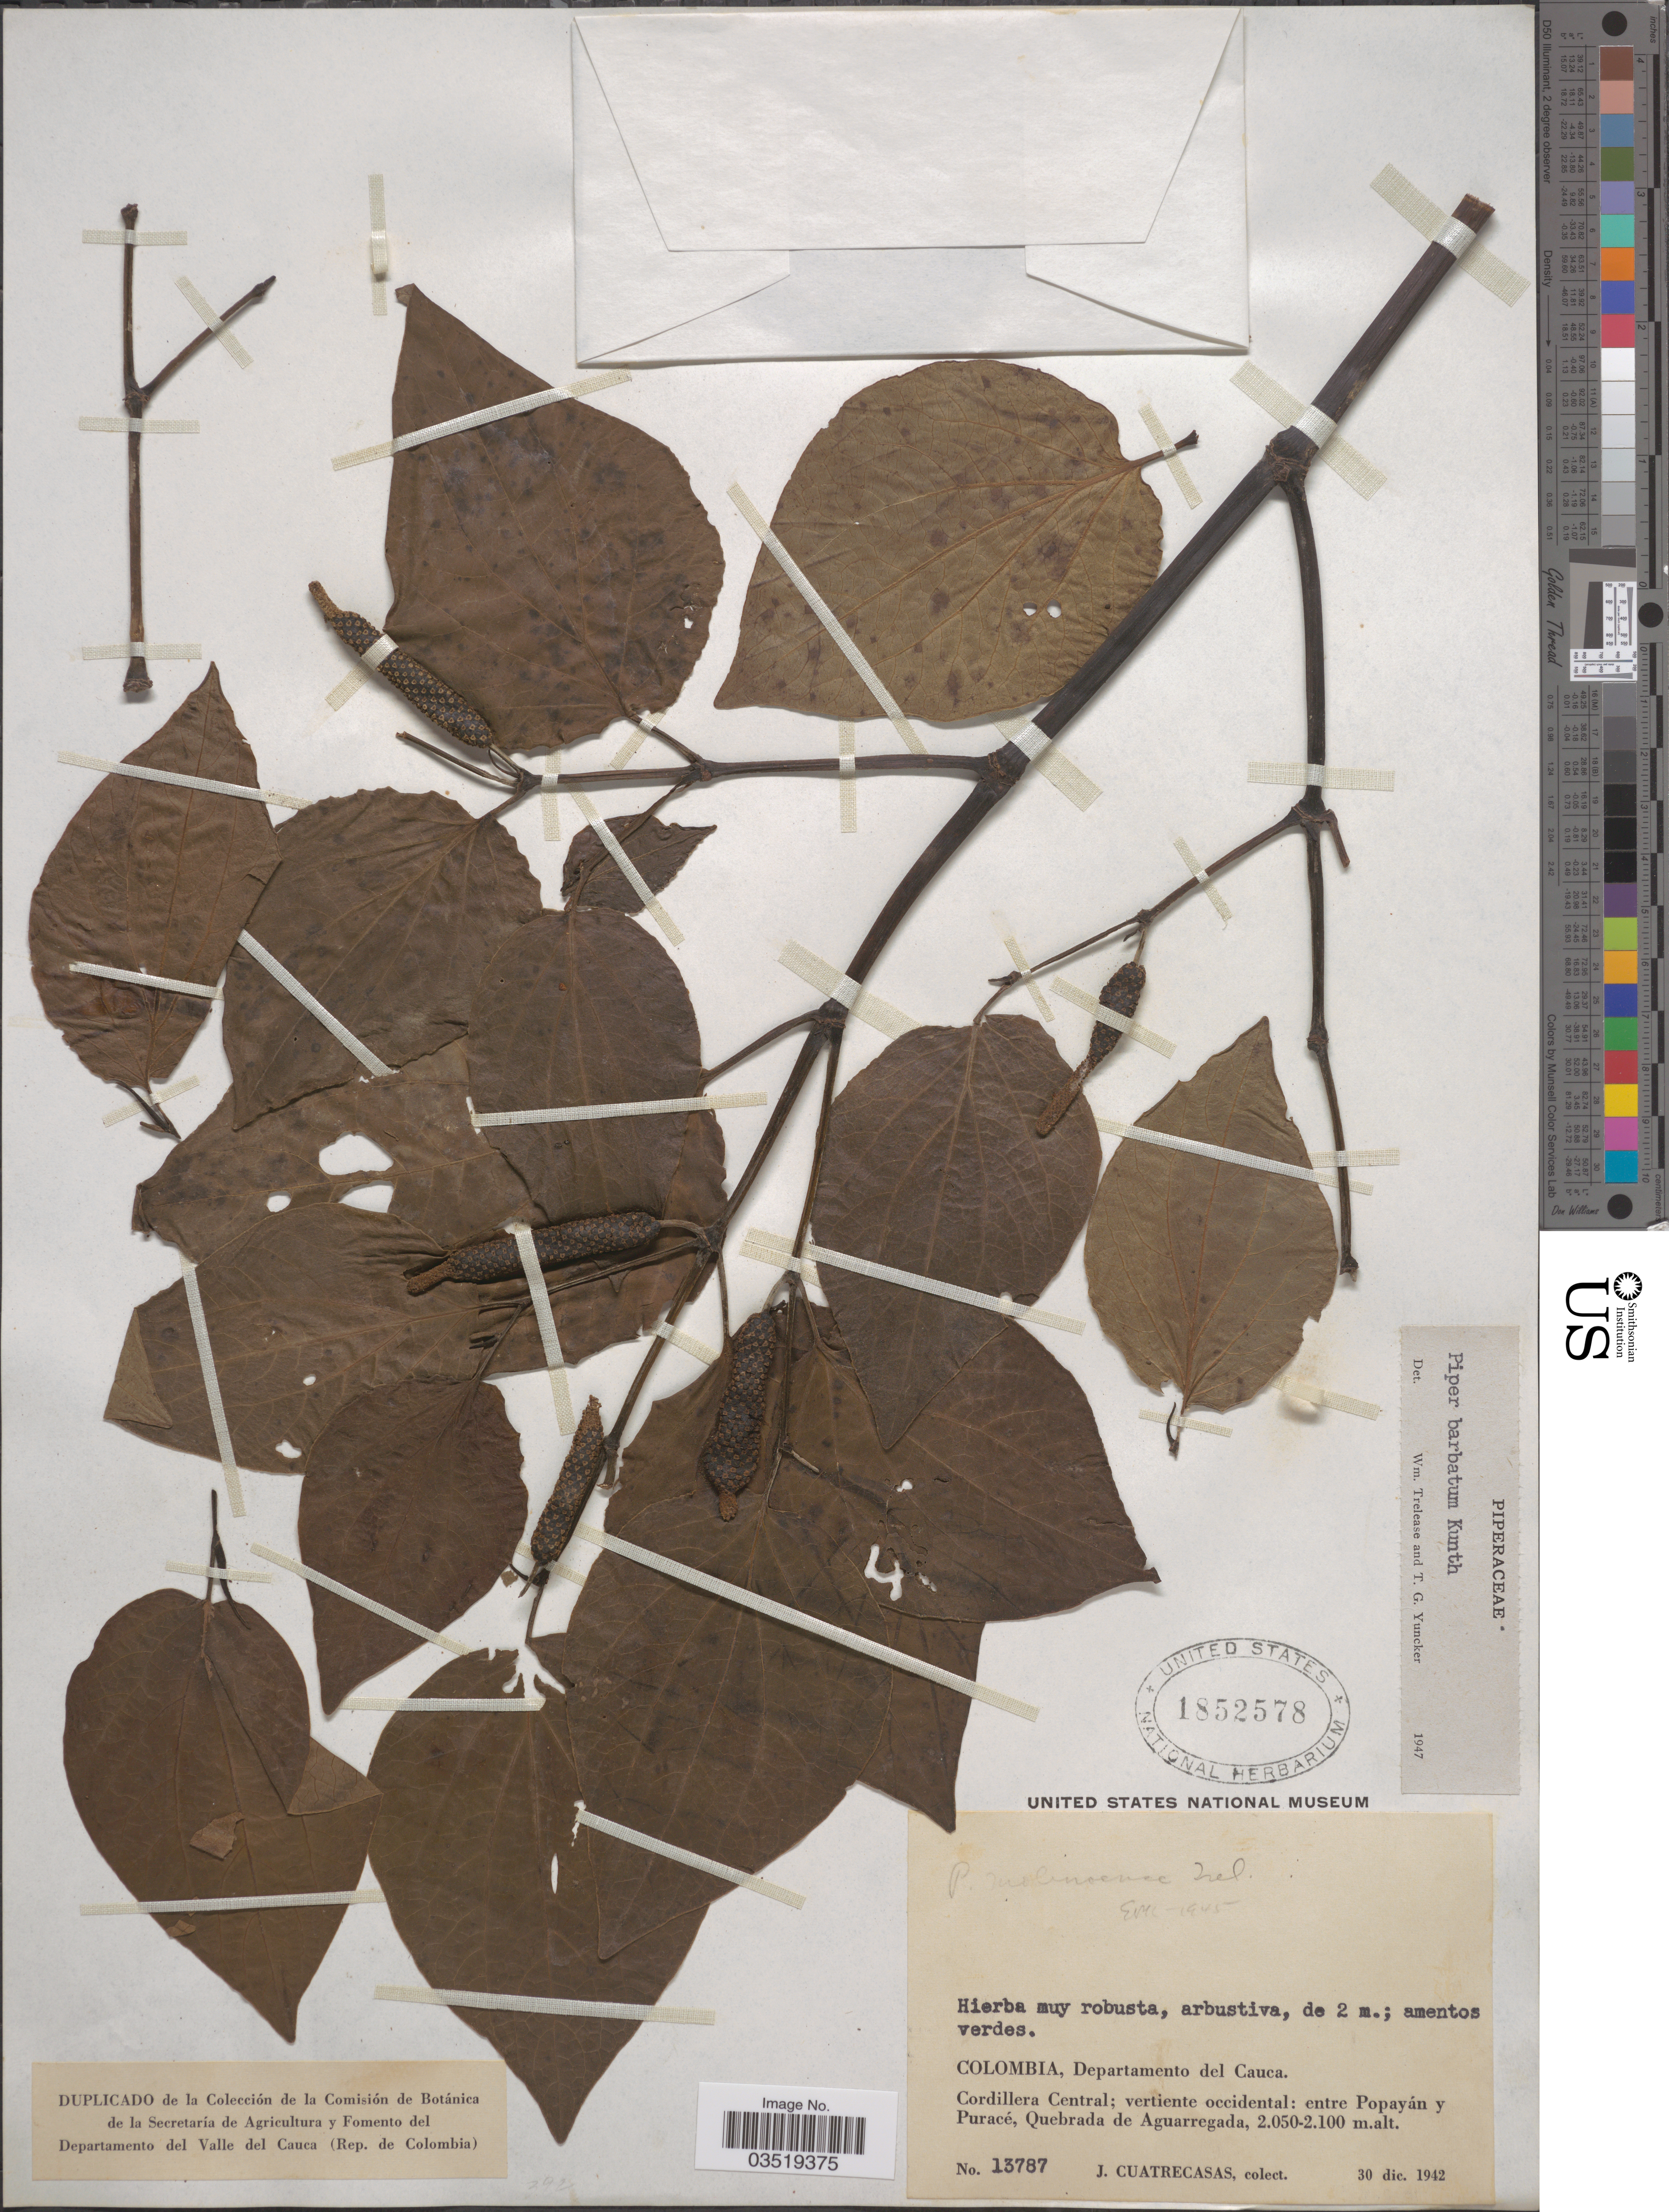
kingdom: Plantae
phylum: Tracheophyta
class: Magnoliopsida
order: Piperales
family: Piperaceae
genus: Piper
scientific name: Piper barbatum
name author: C. DC.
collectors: J. Cuatrecasas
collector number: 13787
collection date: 1942-12-30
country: Colombia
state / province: Cauca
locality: Departamento del Cauca. Cordillera Central; vertiente occidental: entre Popayán y Puracé, Quebrada de Aguarregada.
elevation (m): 2050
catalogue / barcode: US 1852578